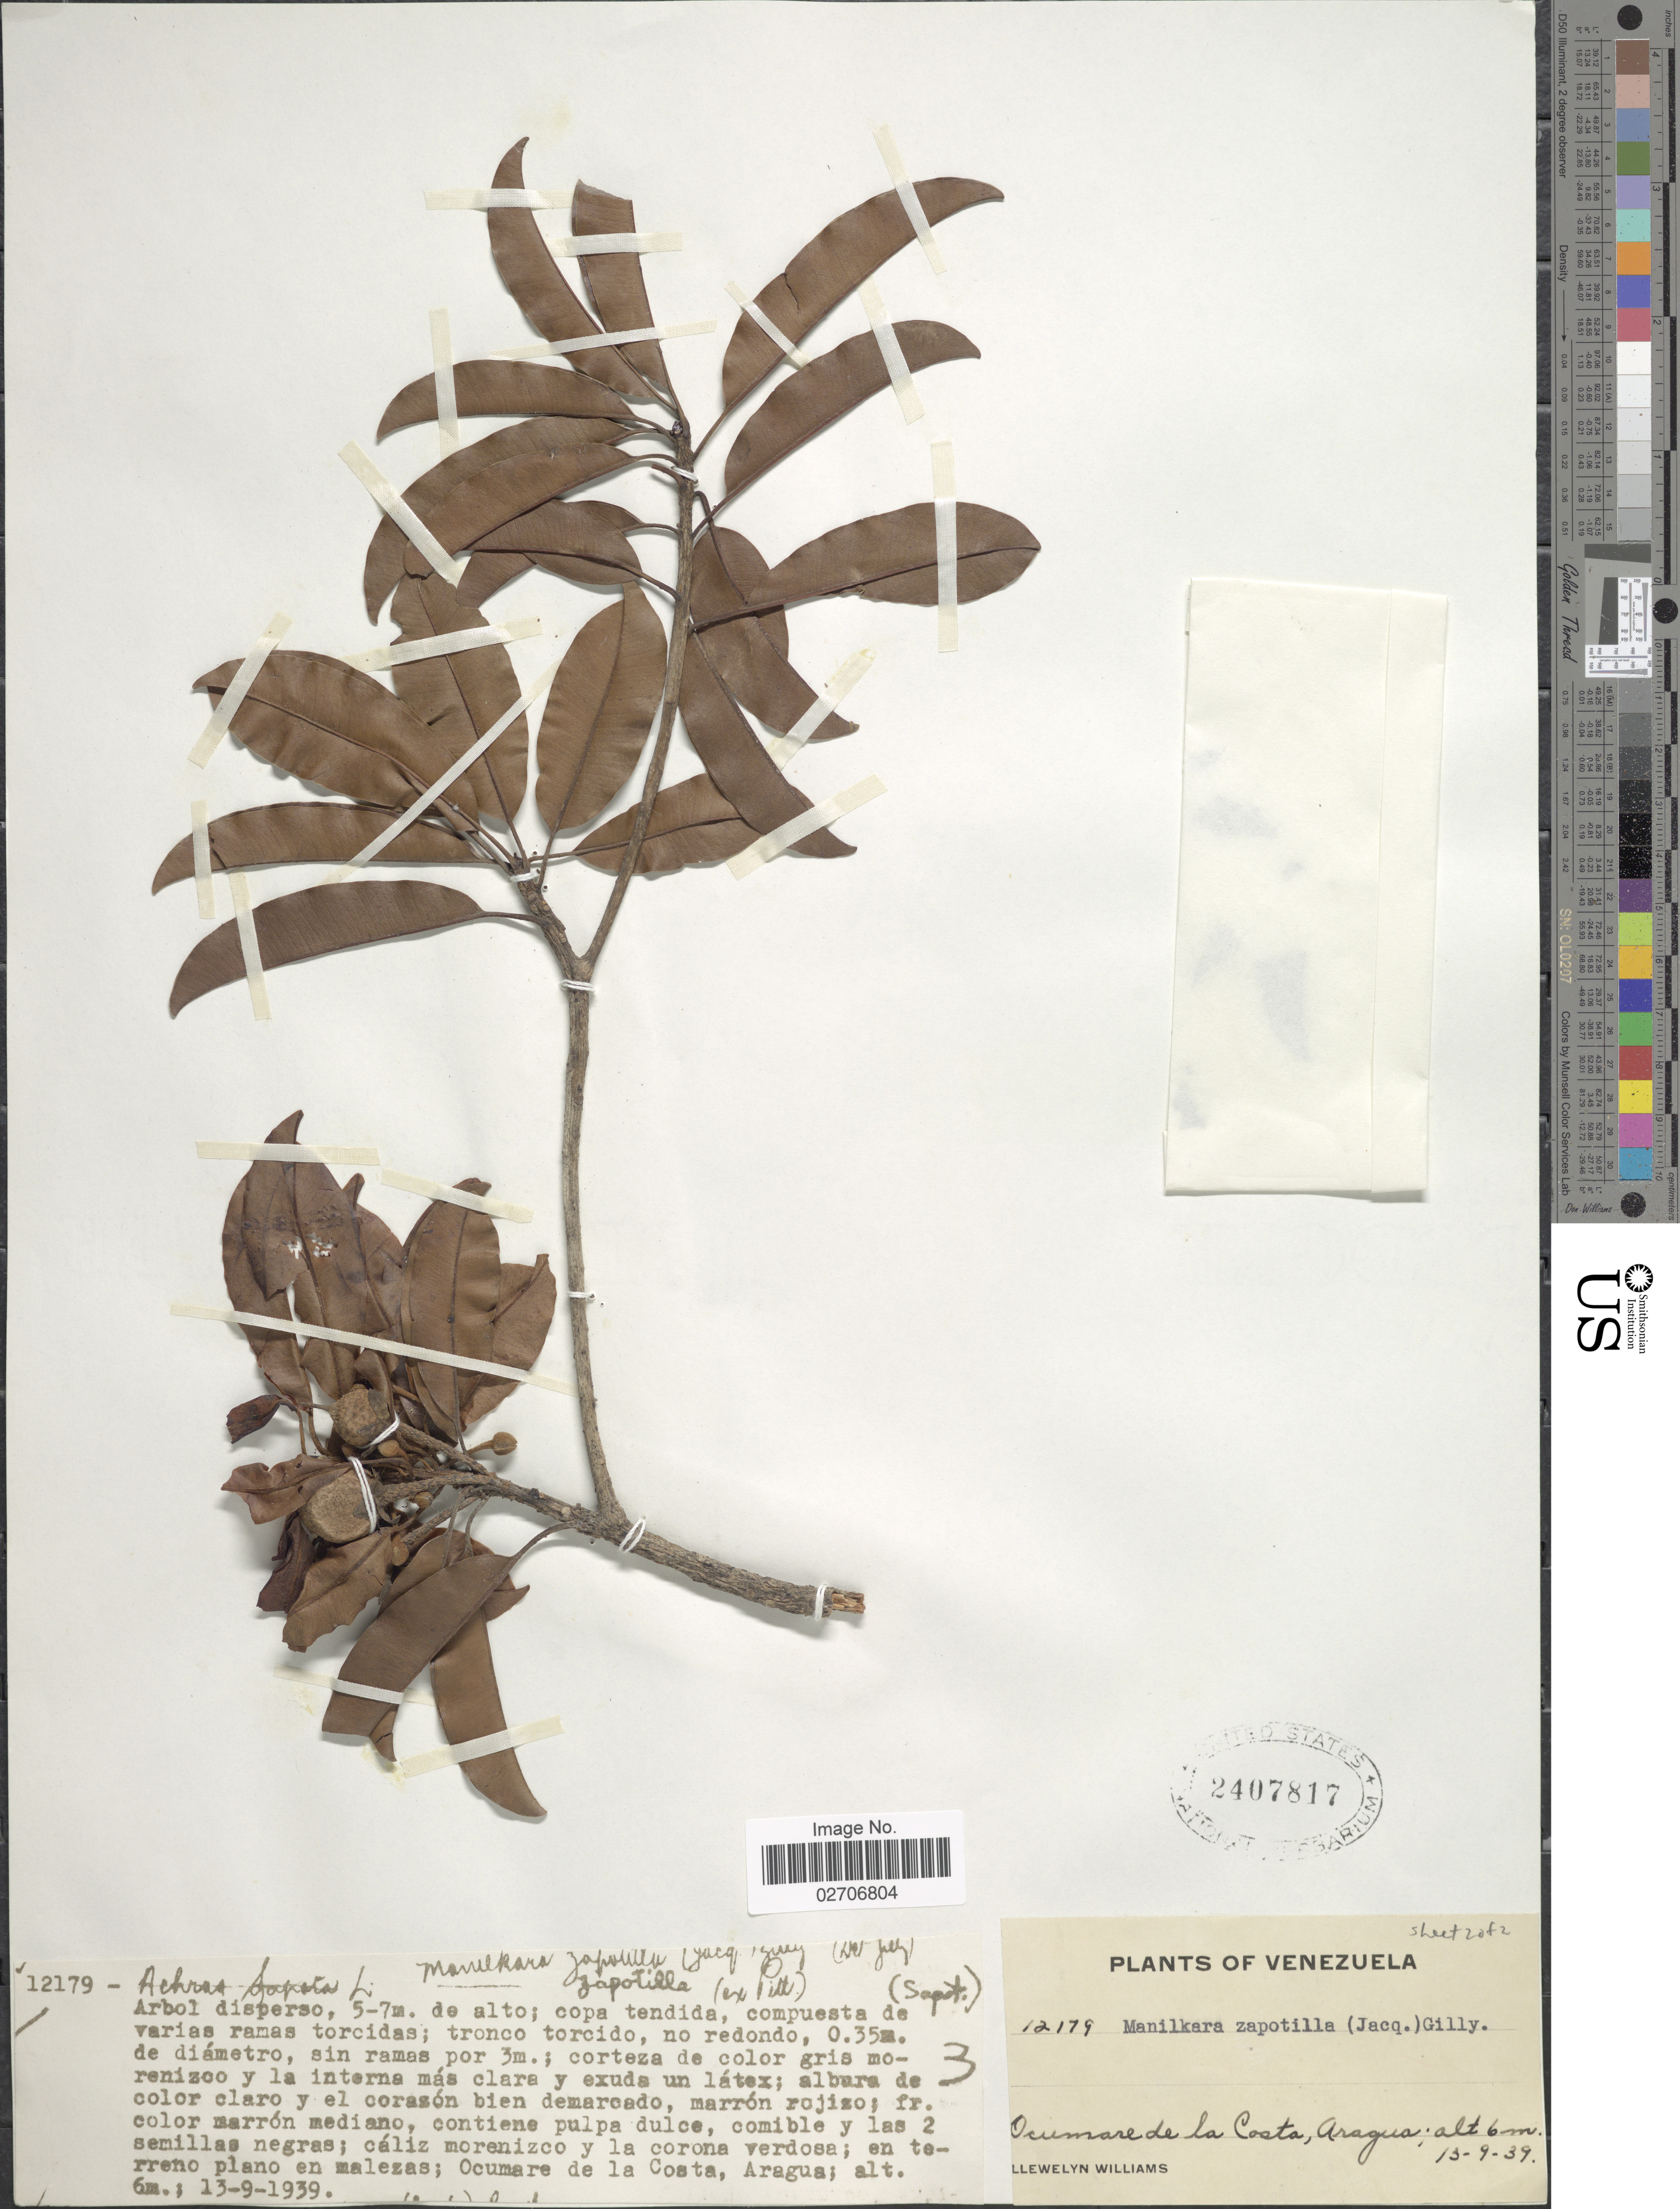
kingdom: Plantae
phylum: Tracheophyta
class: Magnoliopsida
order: Ericales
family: Sapotaceae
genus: Manilkara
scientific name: Manilkara zapota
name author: (L.) P. Royen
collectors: Ll. Williams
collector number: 12179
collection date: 1939-09-13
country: Venezuela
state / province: Aragua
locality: Ocumare de la Costa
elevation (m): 6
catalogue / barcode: US 2407817